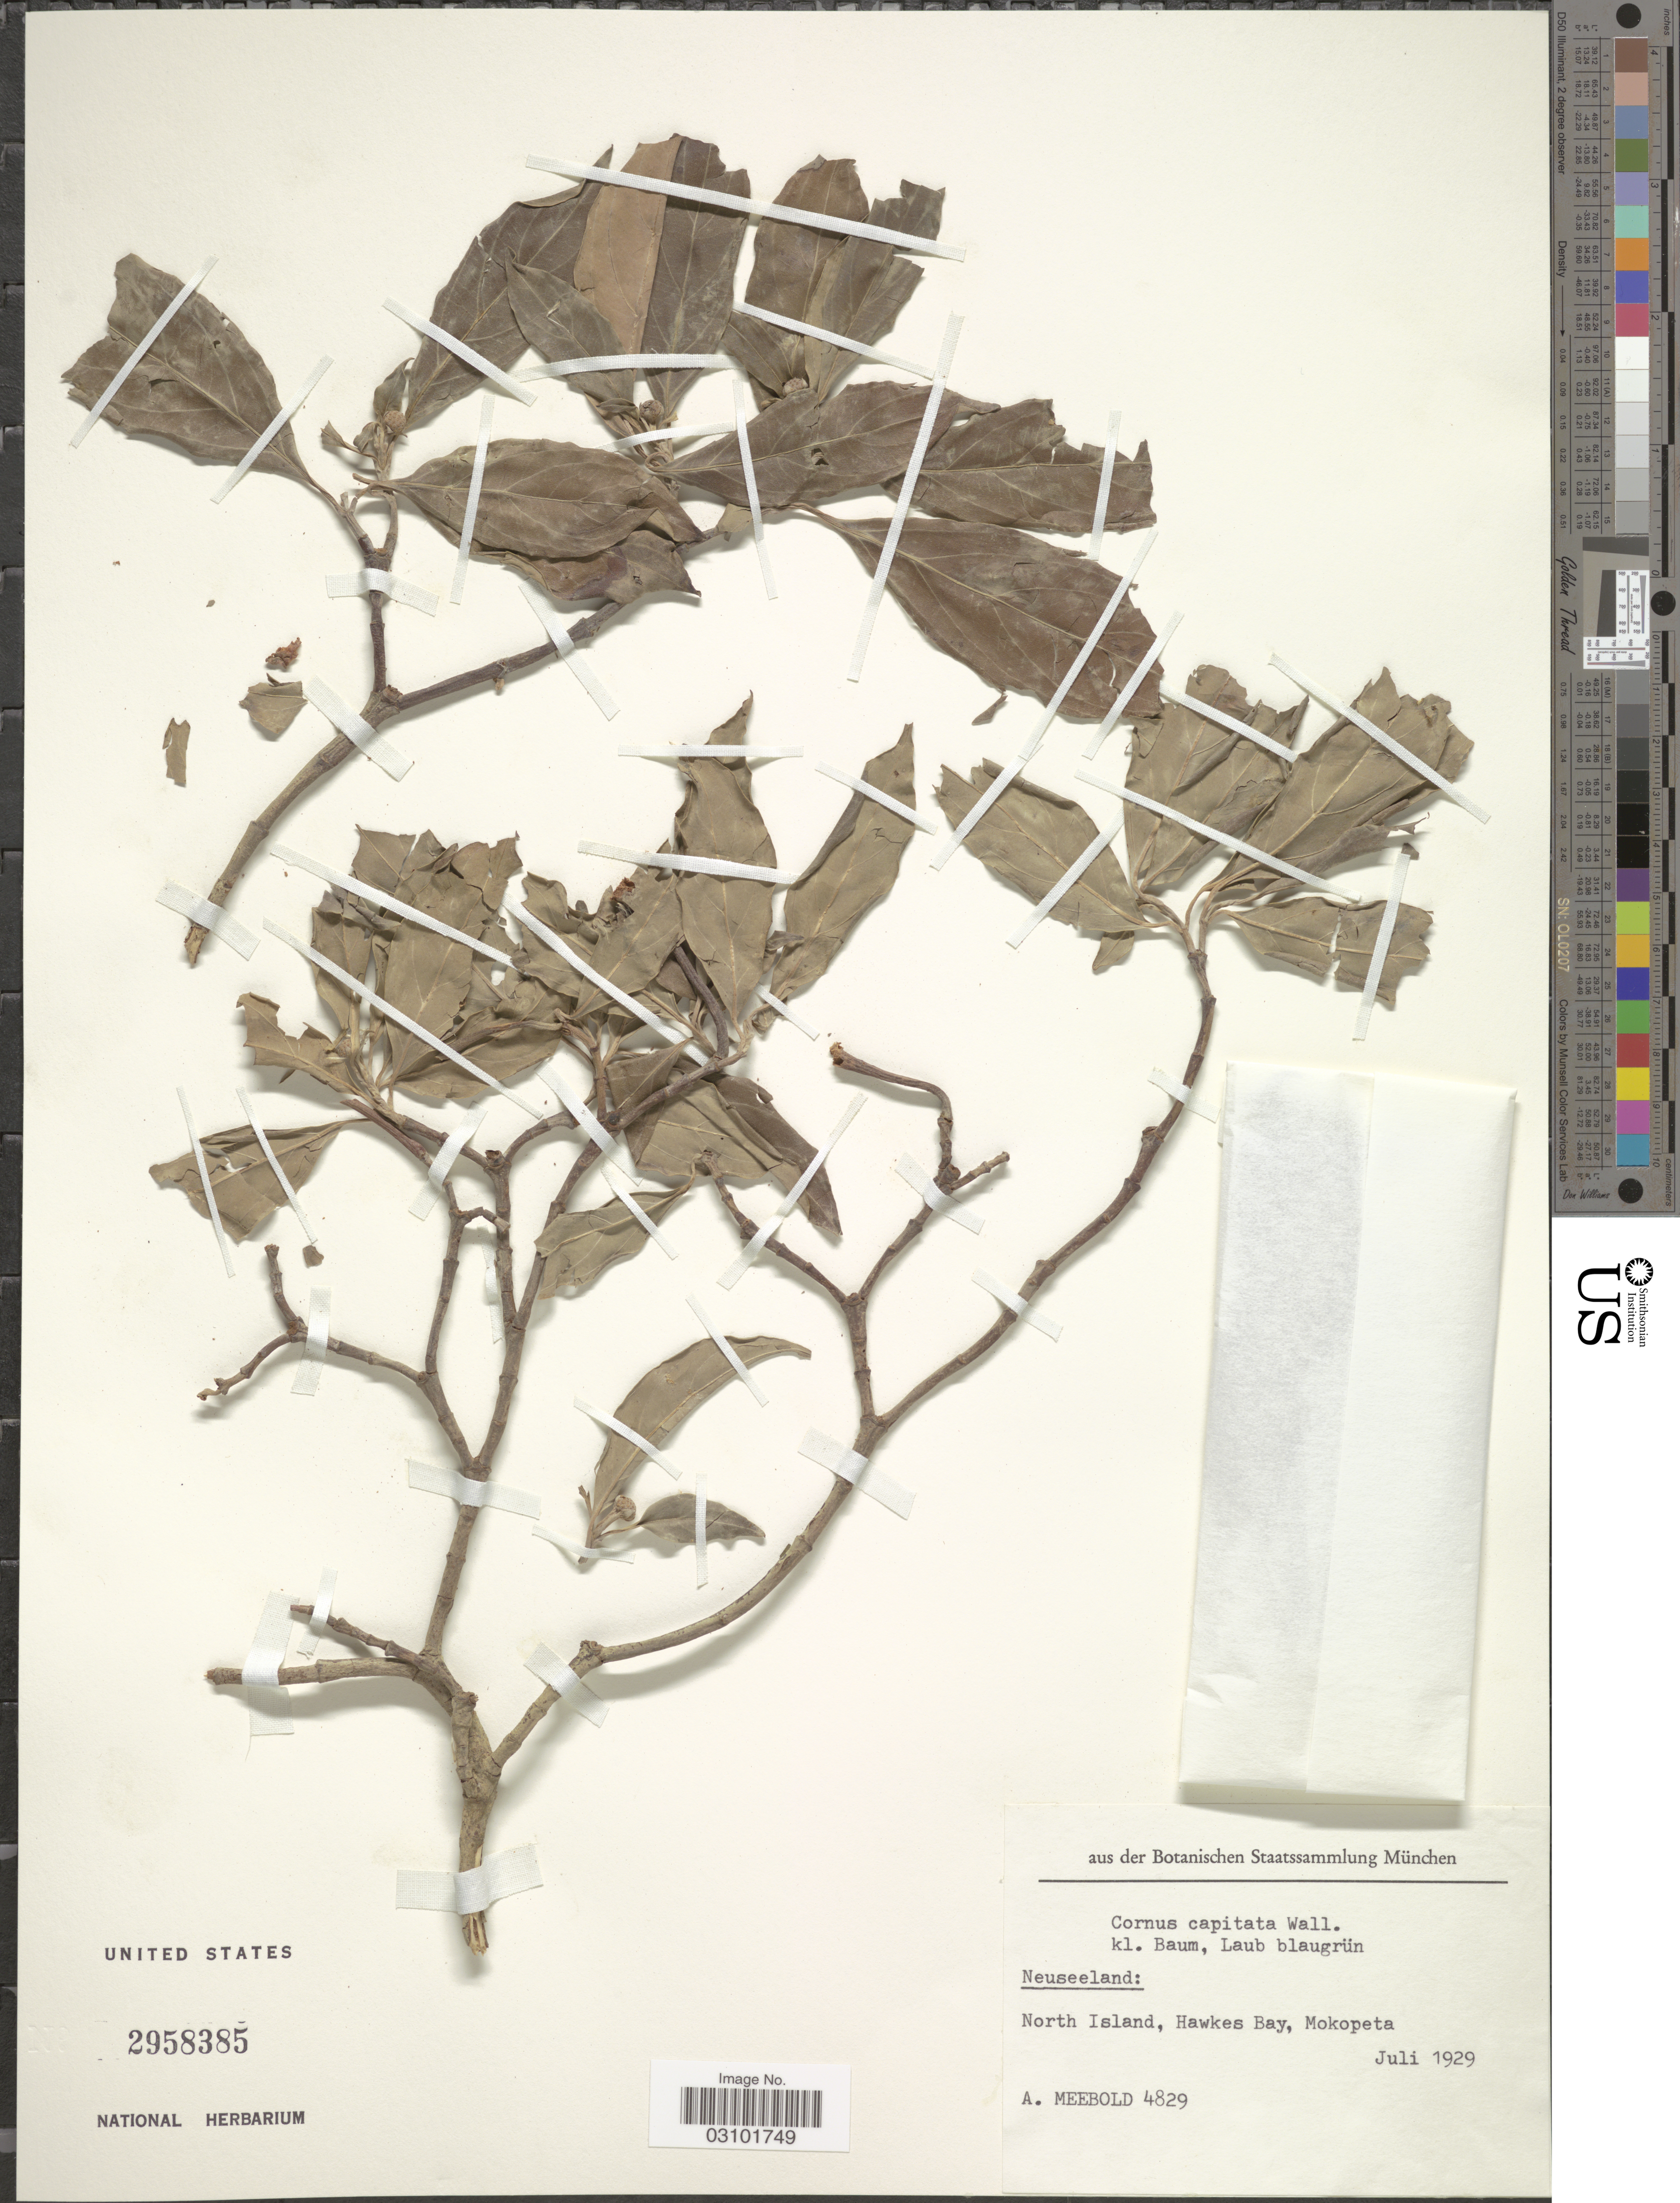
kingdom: Plantae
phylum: Tracheophyta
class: Magnoliopsida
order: Cornales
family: Cornaceae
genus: Cornus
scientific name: Cornus capitata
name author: Wall.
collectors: A. Meebold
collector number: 4829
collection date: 1929-07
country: New Zealand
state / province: Hawke's Bay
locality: Neuseeland: North Island, Hawkes Bay, Mokopeta.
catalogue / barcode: US 2958385